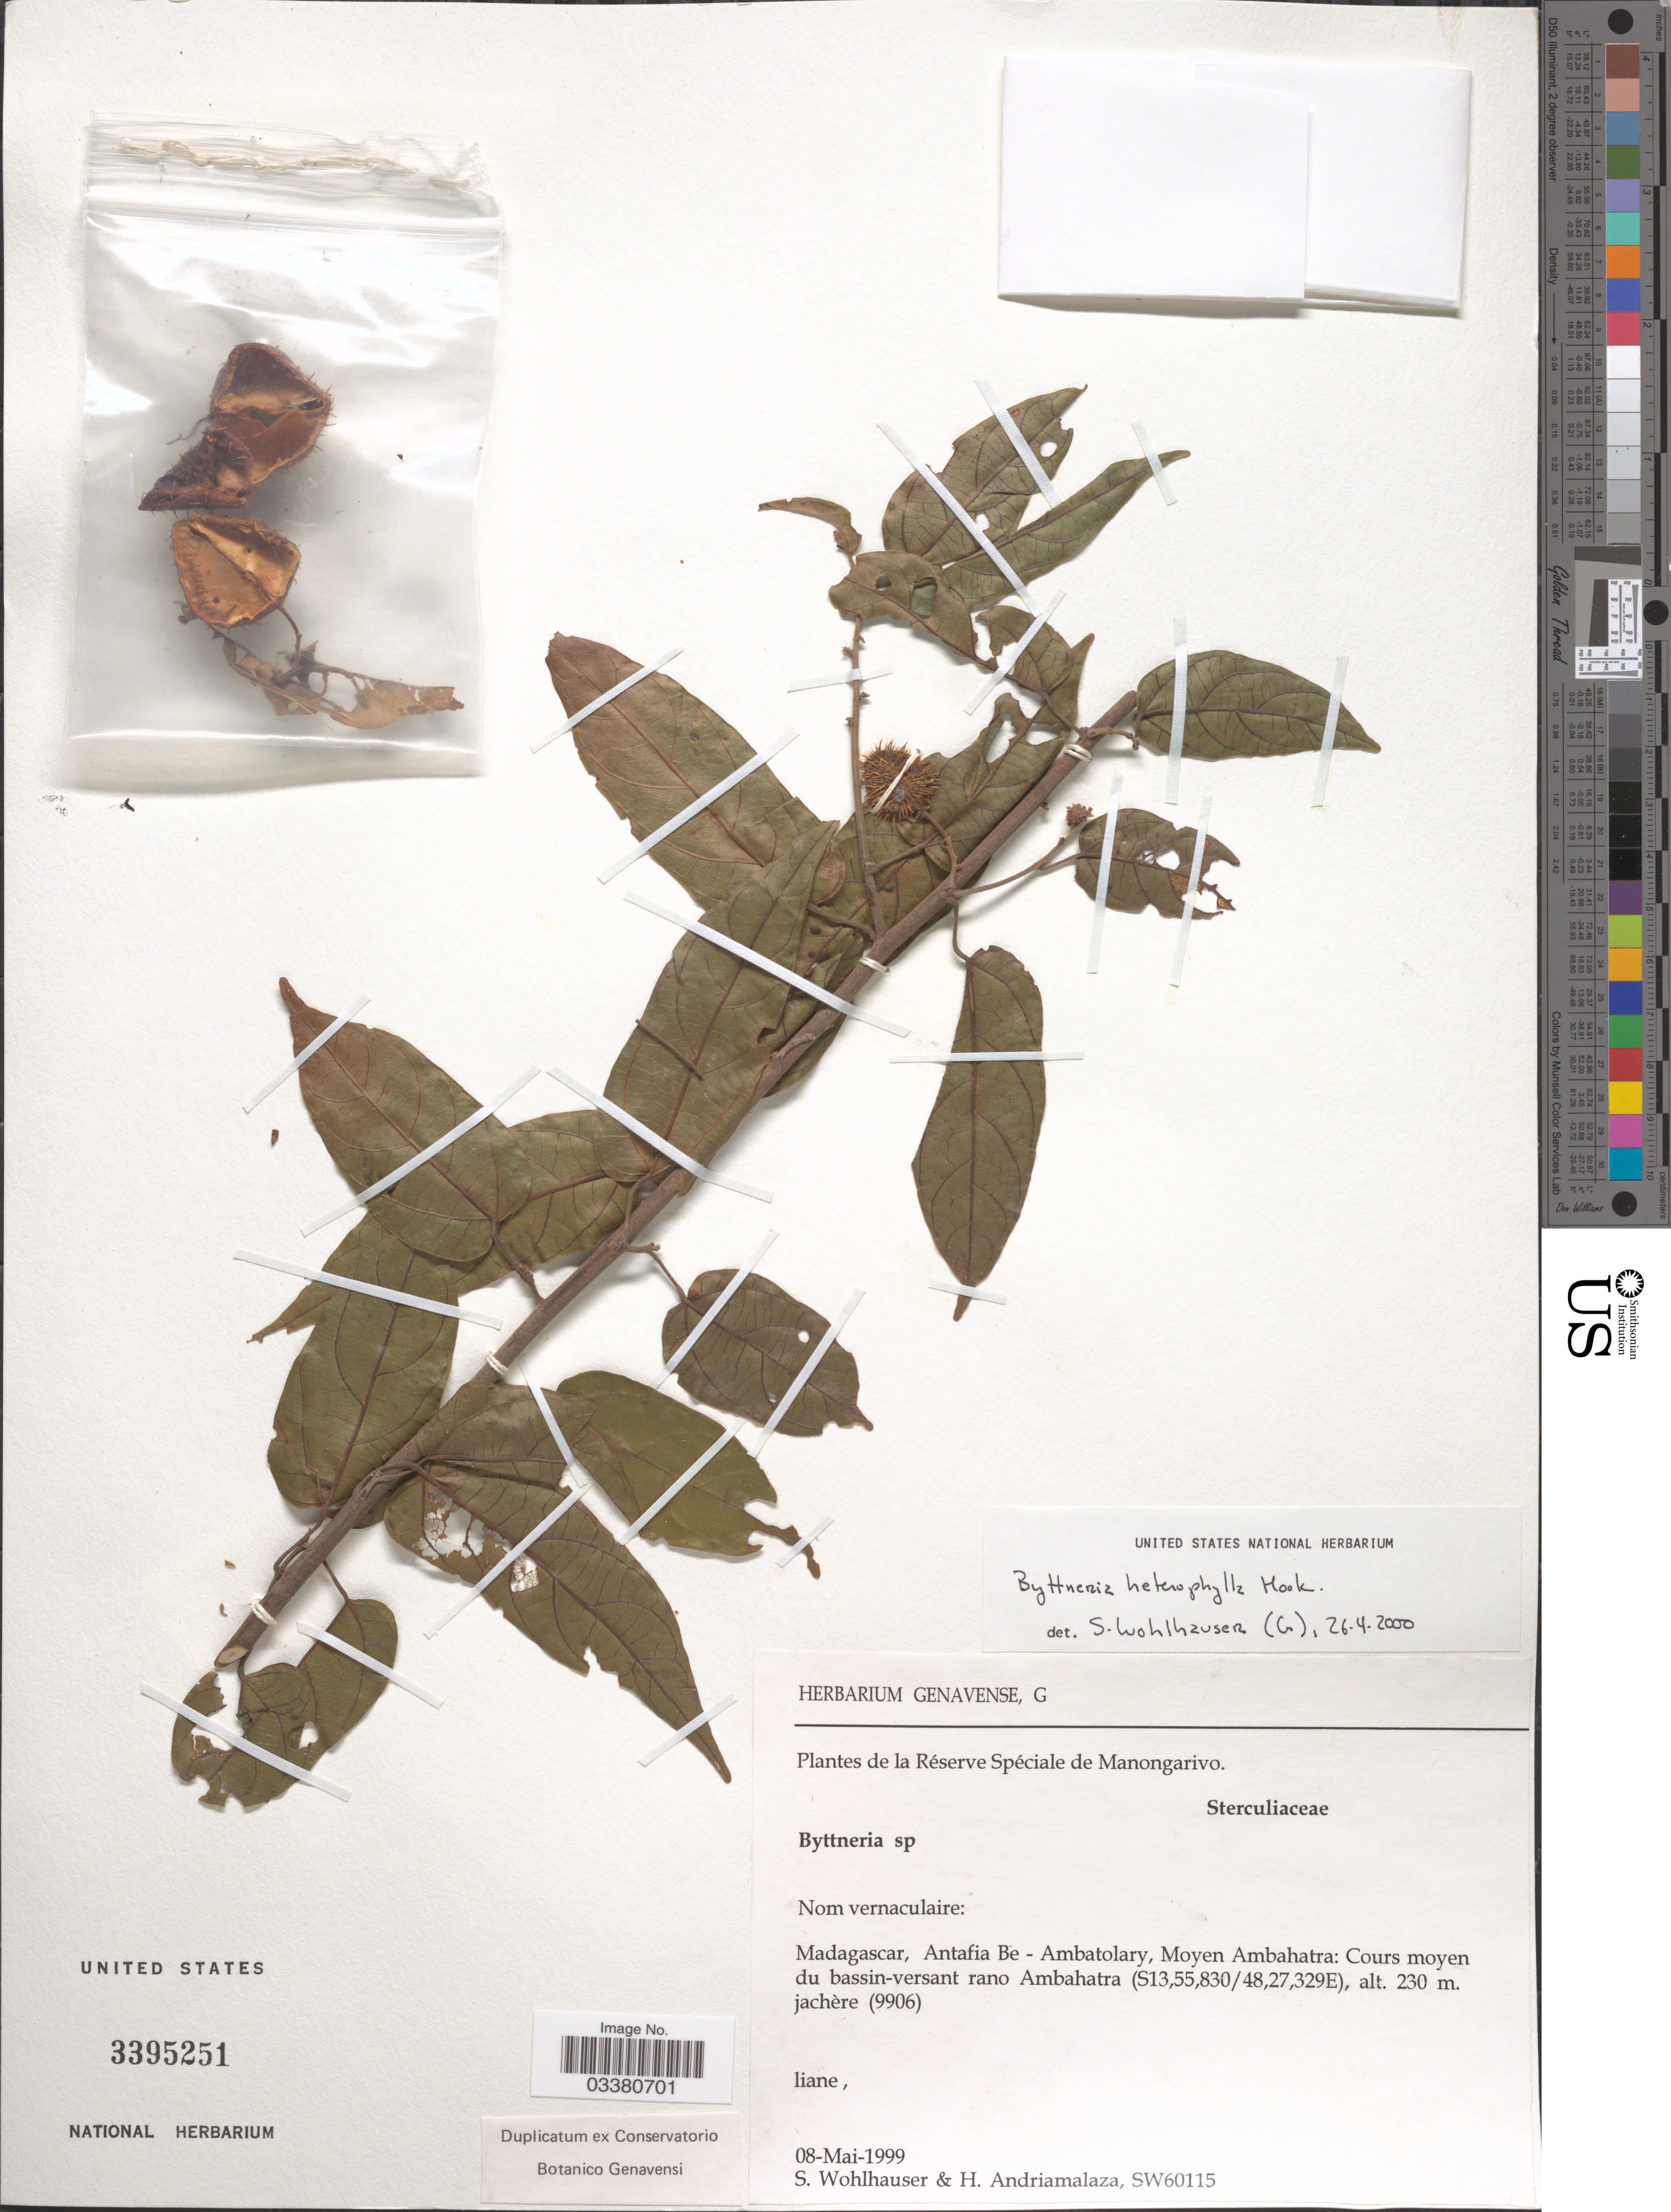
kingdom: Plantae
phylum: Tracheophyta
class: Magnoliopsida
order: Malvales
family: Malvaceae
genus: Byttneria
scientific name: Byttneria heterophylla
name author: Hook.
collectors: S. Wohlhauser & H. Andriamalaza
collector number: SW60115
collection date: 1999-05-08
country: Madagascar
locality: De la Réserve Spéciale de Manongarivo. Antafia Be - Ambatolary, Moyen Ambahatra: Cours moyen du bassin-versant rano Ambahatra.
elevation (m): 230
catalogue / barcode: US 3395251